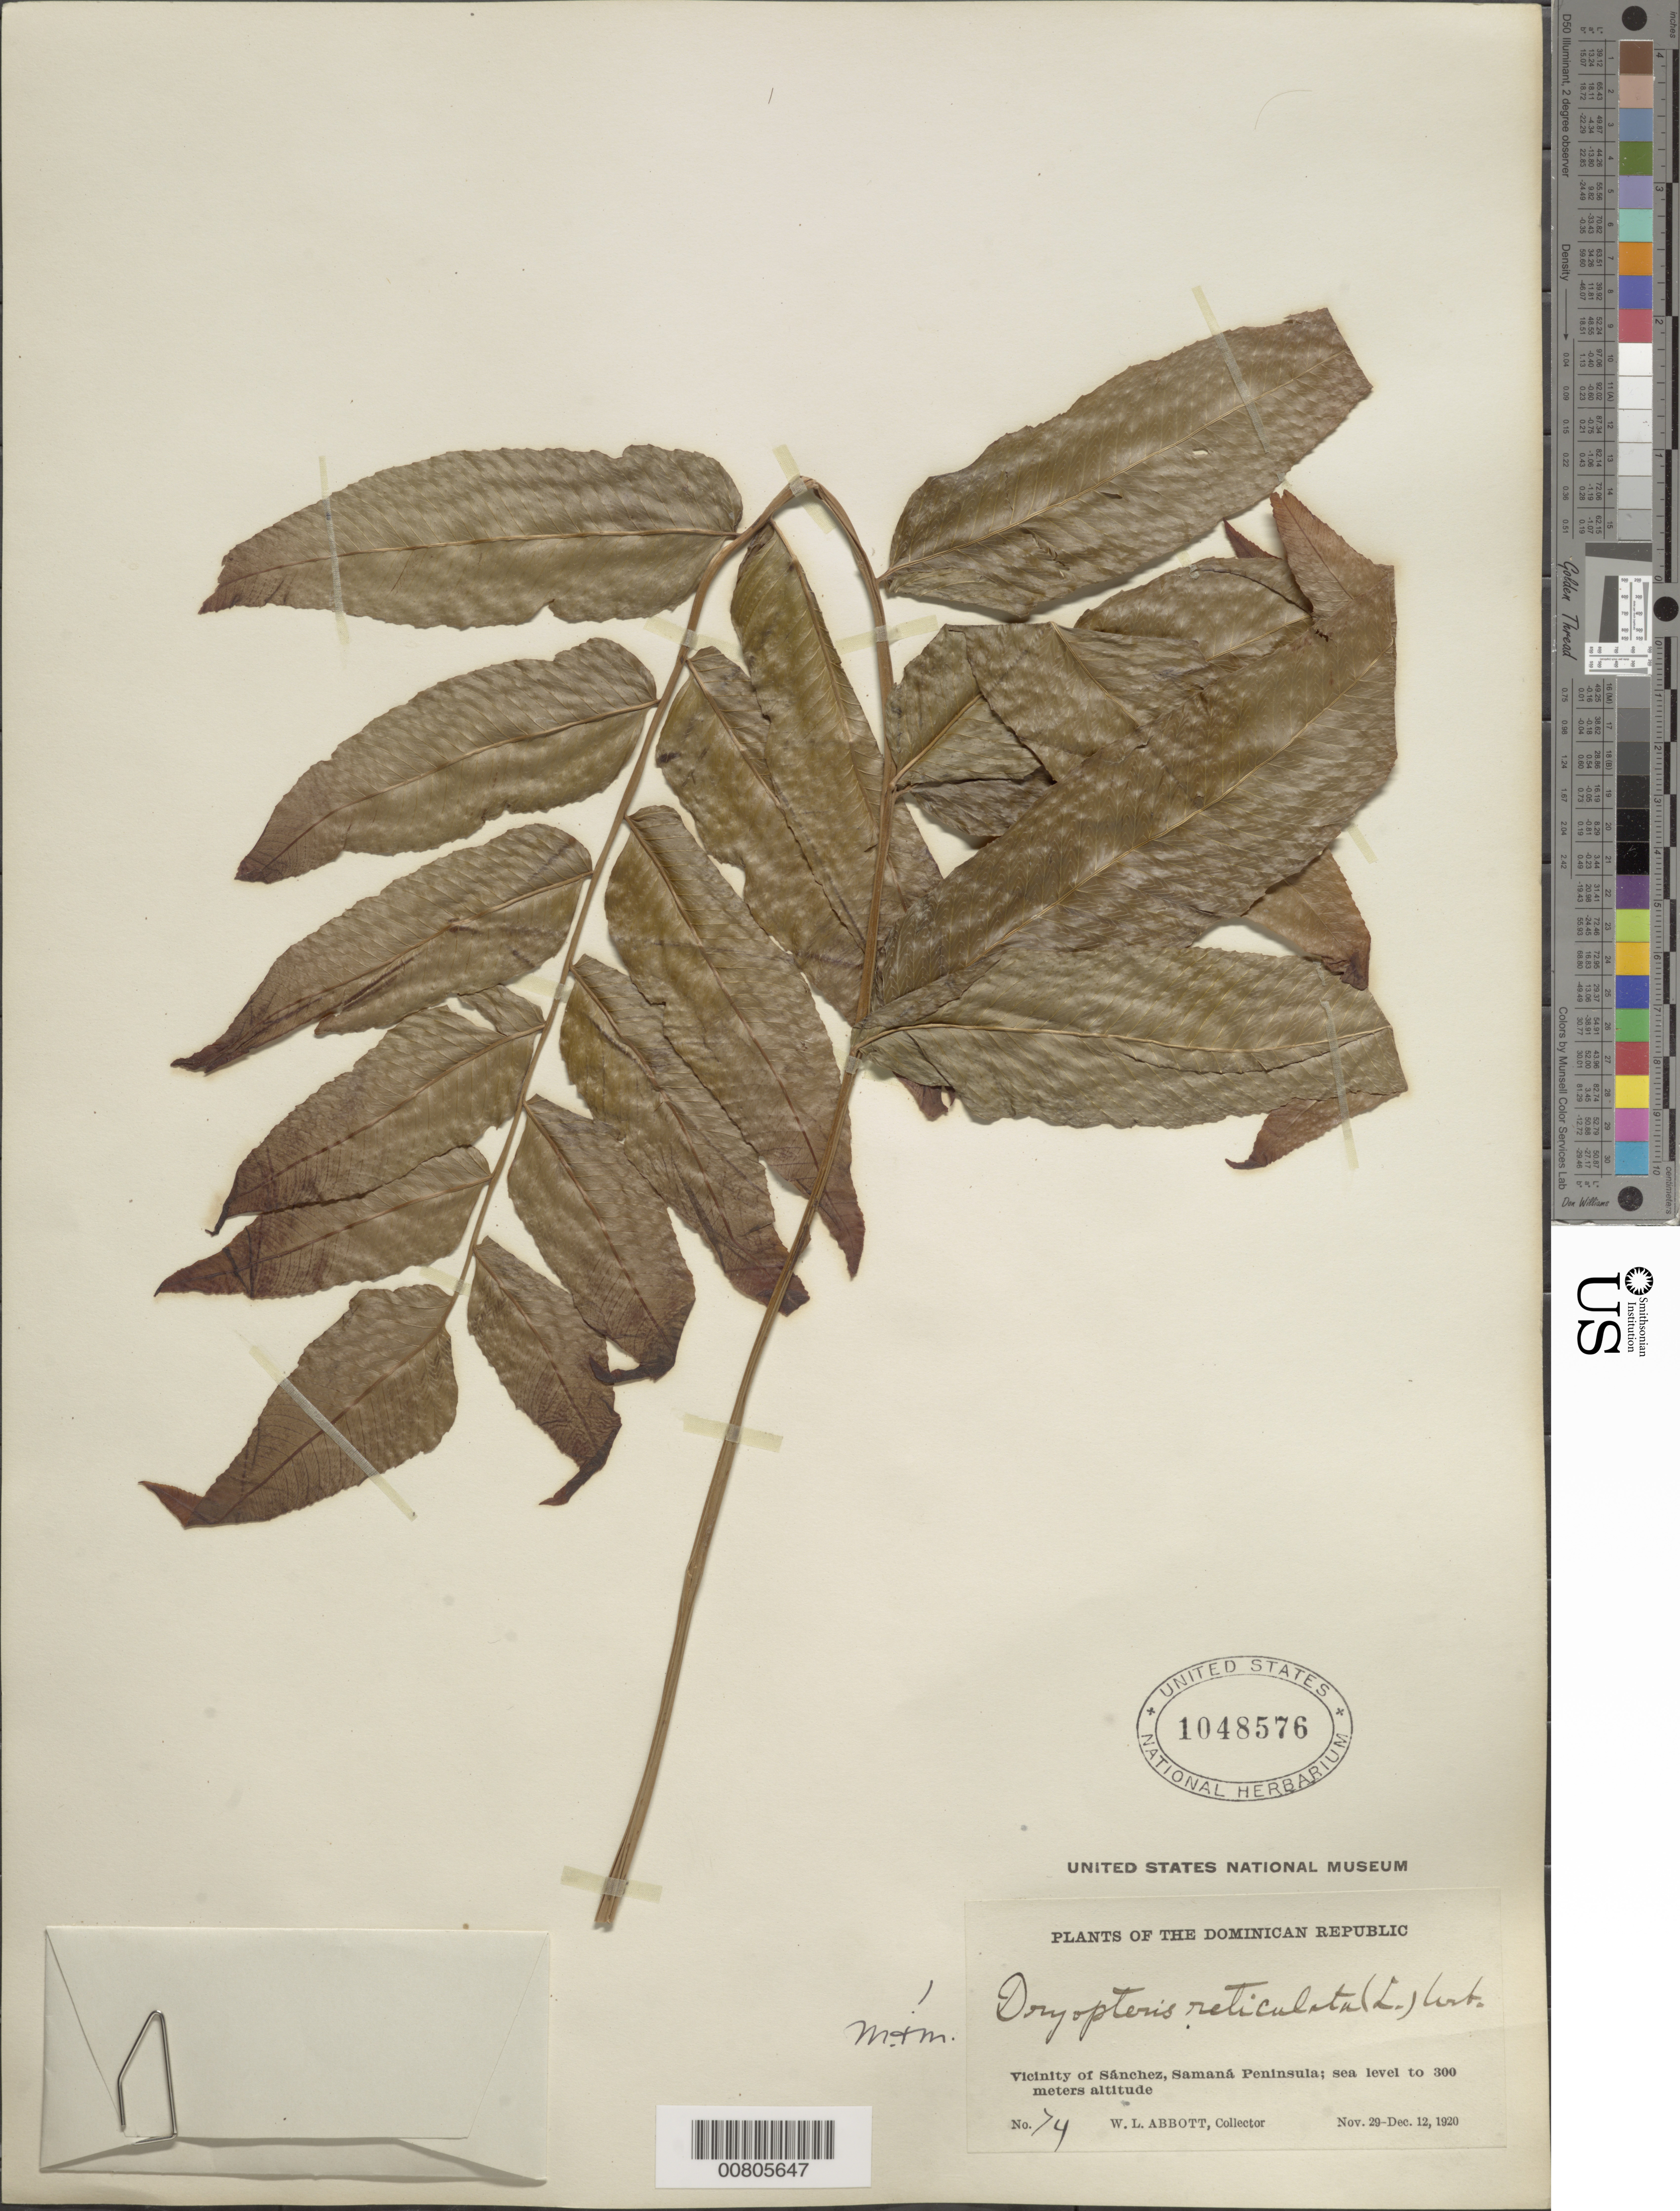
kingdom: Plantae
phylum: Tracheophyta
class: Polypodiopsida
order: Polypodiales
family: Thelypteridaceae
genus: Meniscium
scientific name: Meniscium reticulatum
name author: (L.) Sw.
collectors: W. L. Abbott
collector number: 74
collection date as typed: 29 Nov 1920 to 12 Dec 1920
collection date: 1920-11-29/1920-12-12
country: Dominican Republic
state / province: Samana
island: Hispaniola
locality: Sánchez vicinity, Samaná Penincula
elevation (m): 0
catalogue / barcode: US 1048576